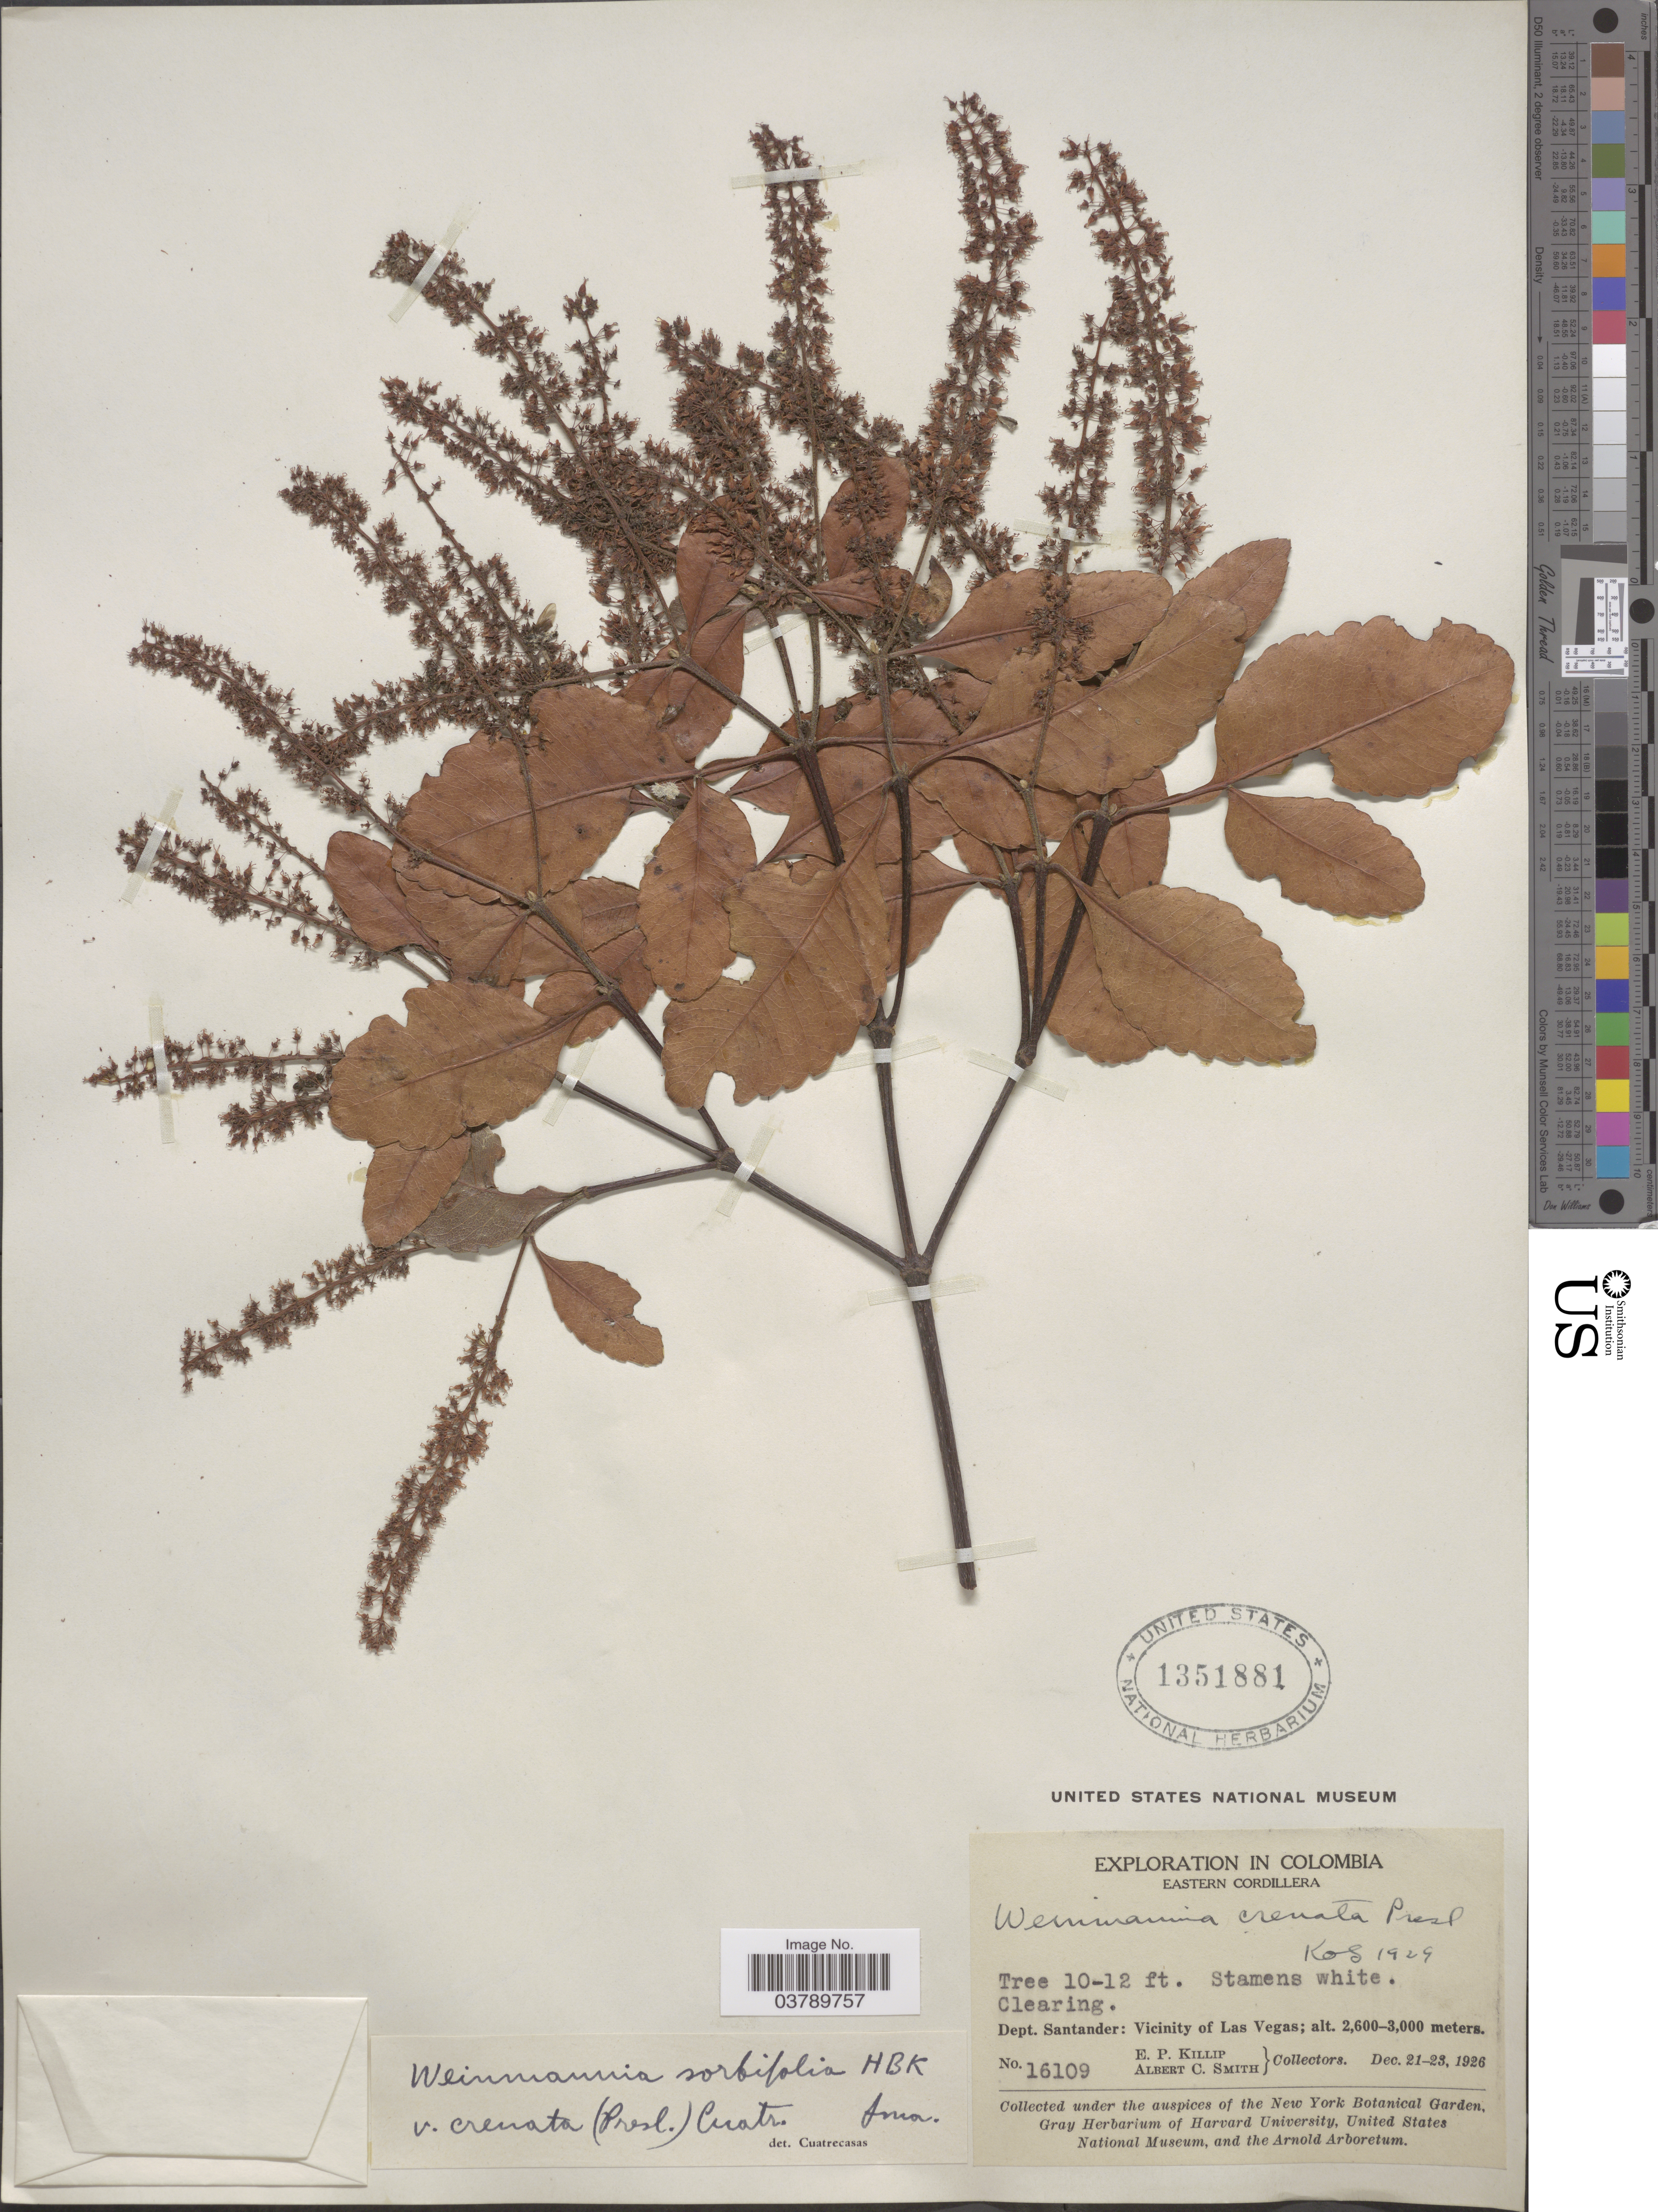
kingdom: Plantae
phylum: Tracheophyta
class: Magnoliopsida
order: Oxalidales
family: Cunoniaceae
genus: Weinmannia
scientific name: Weinmannia sorbifolia var. crenata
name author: Kunth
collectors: E. P. Killip & A. C. Smith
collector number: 16109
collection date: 1926-12-21/1926-12-23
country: Colombia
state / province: Santander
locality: Eastern Cordillera. Dept. Santander: Vicinity of Las Vegas.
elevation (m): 2600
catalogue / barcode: US 1351881